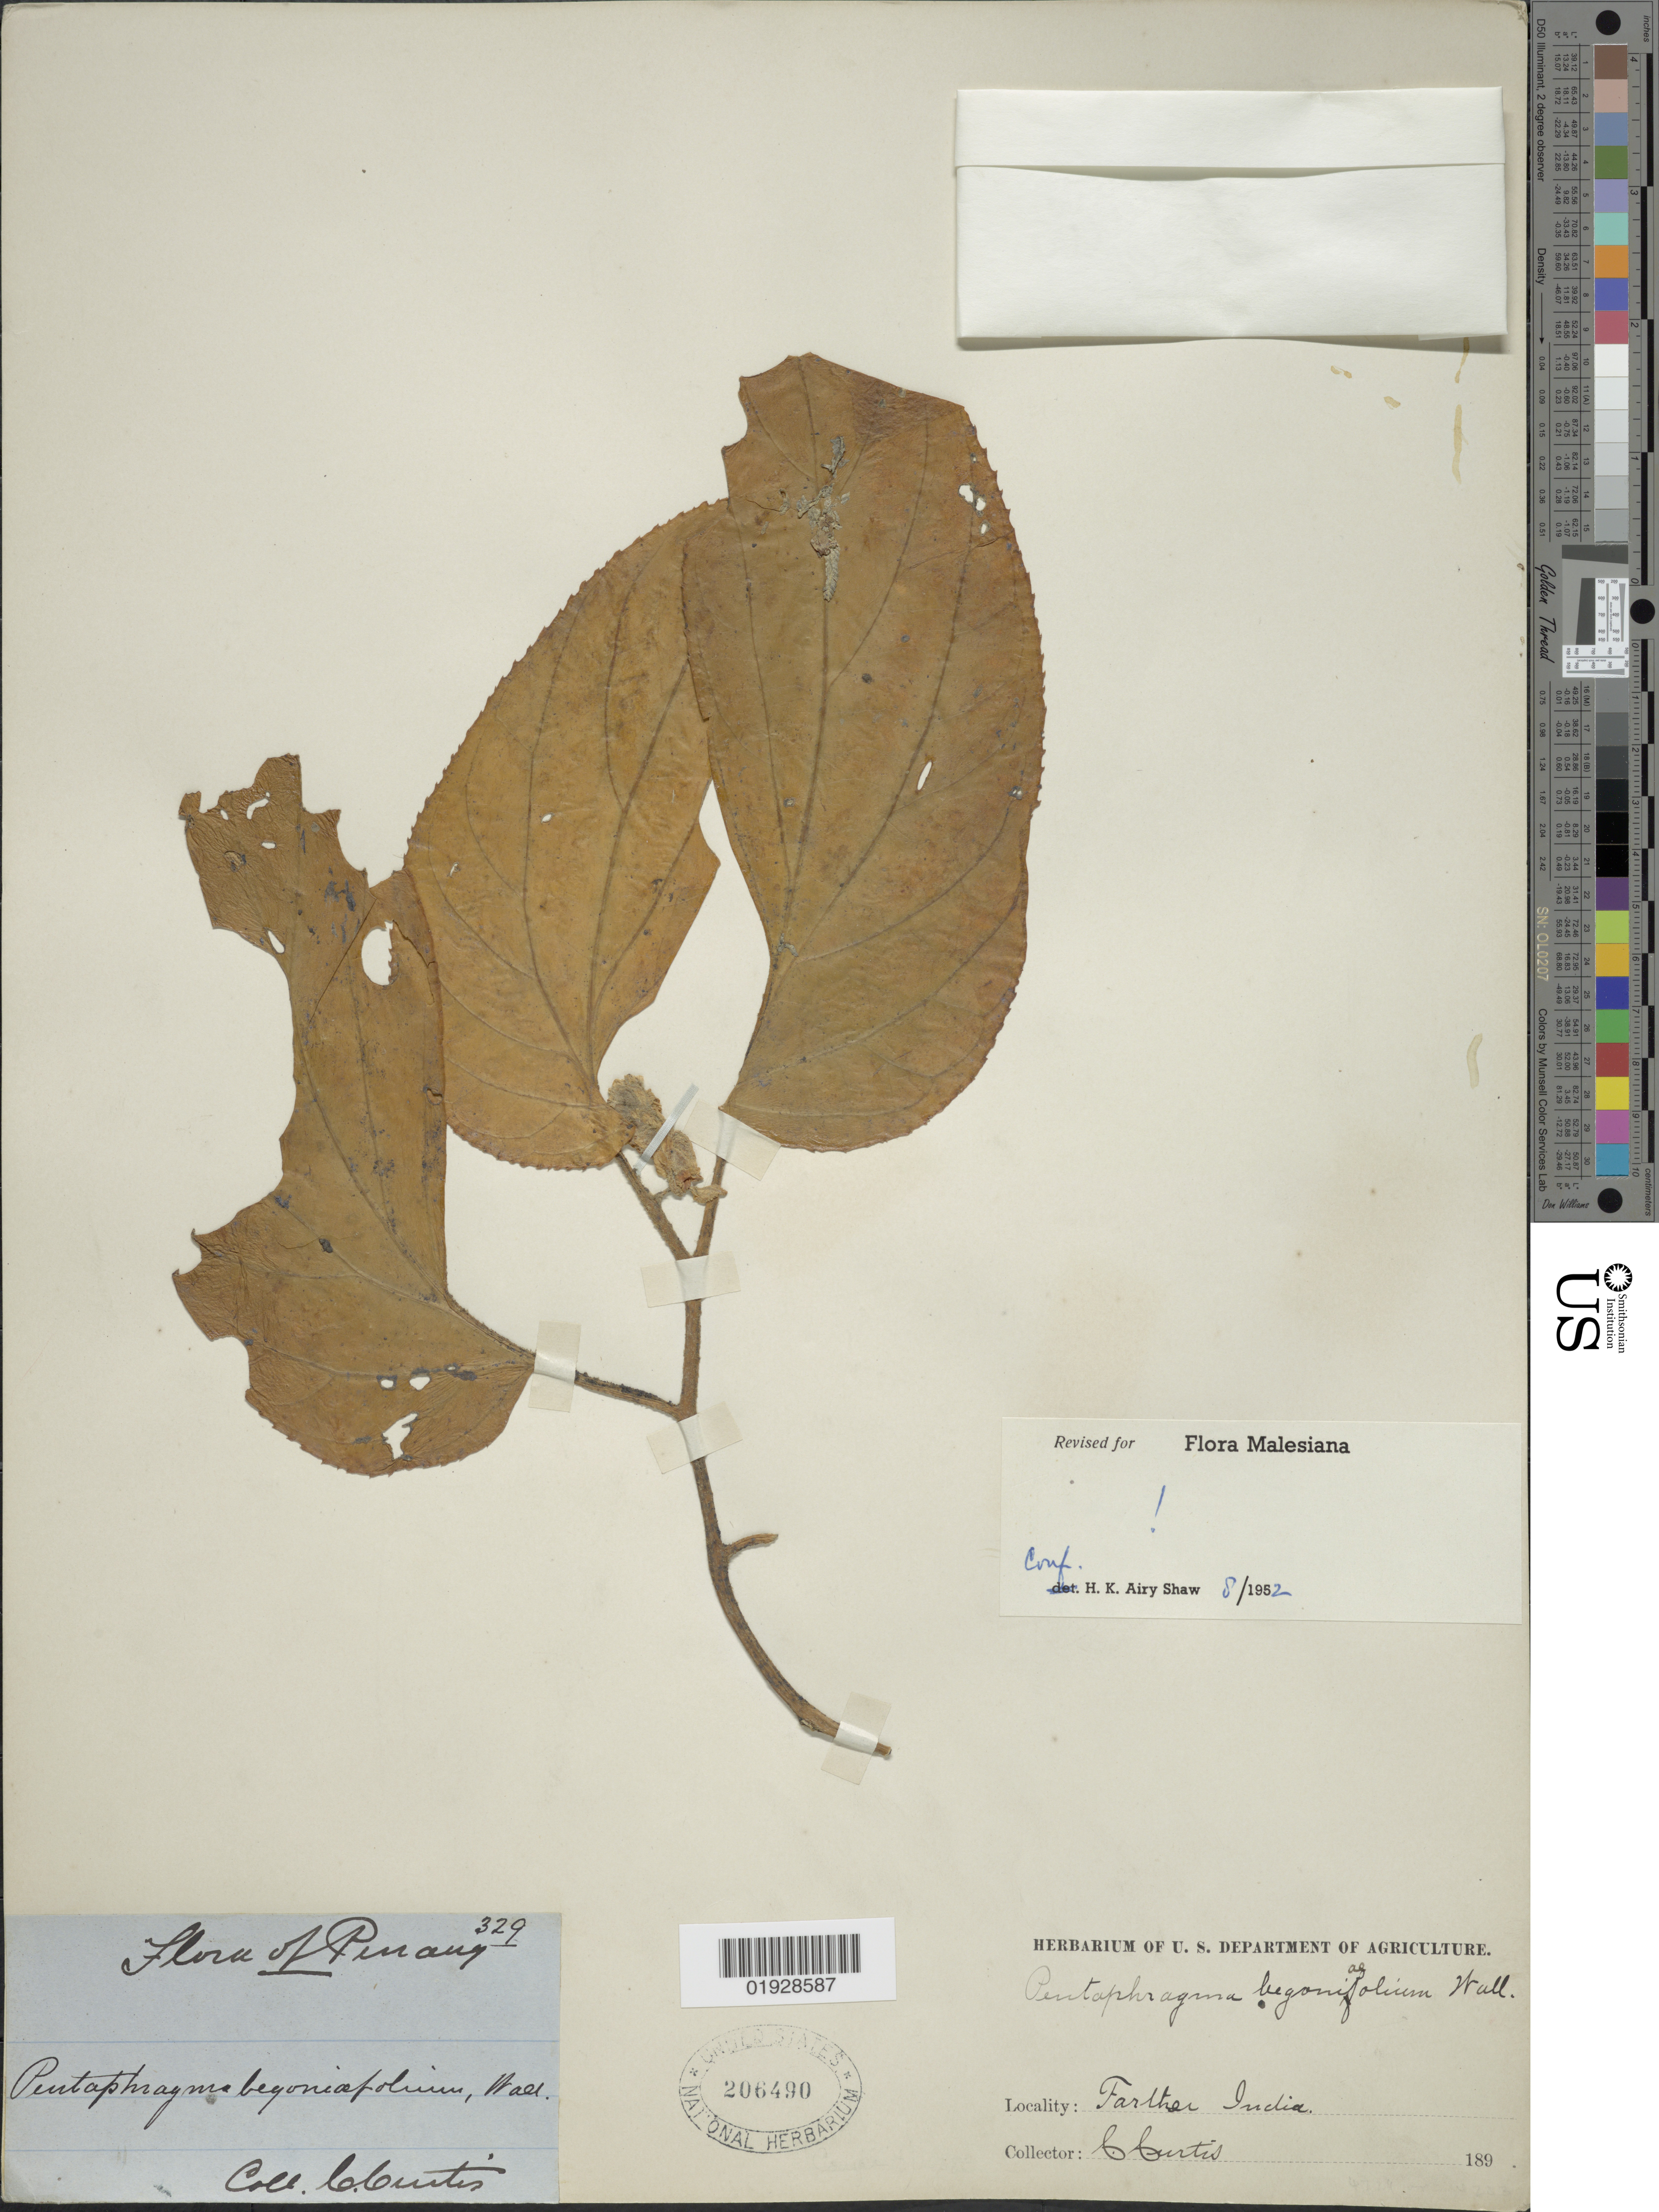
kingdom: Plantae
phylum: Tracheophyta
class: Magnoliopsida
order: Asterales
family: Pentaphragmataceae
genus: Pentaphragma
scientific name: Pentaphragma begoniifolia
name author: Wall. ex G. Don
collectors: C. Curtis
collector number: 329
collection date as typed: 189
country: Malaysia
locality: Penang. Farther India.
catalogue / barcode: US 206490